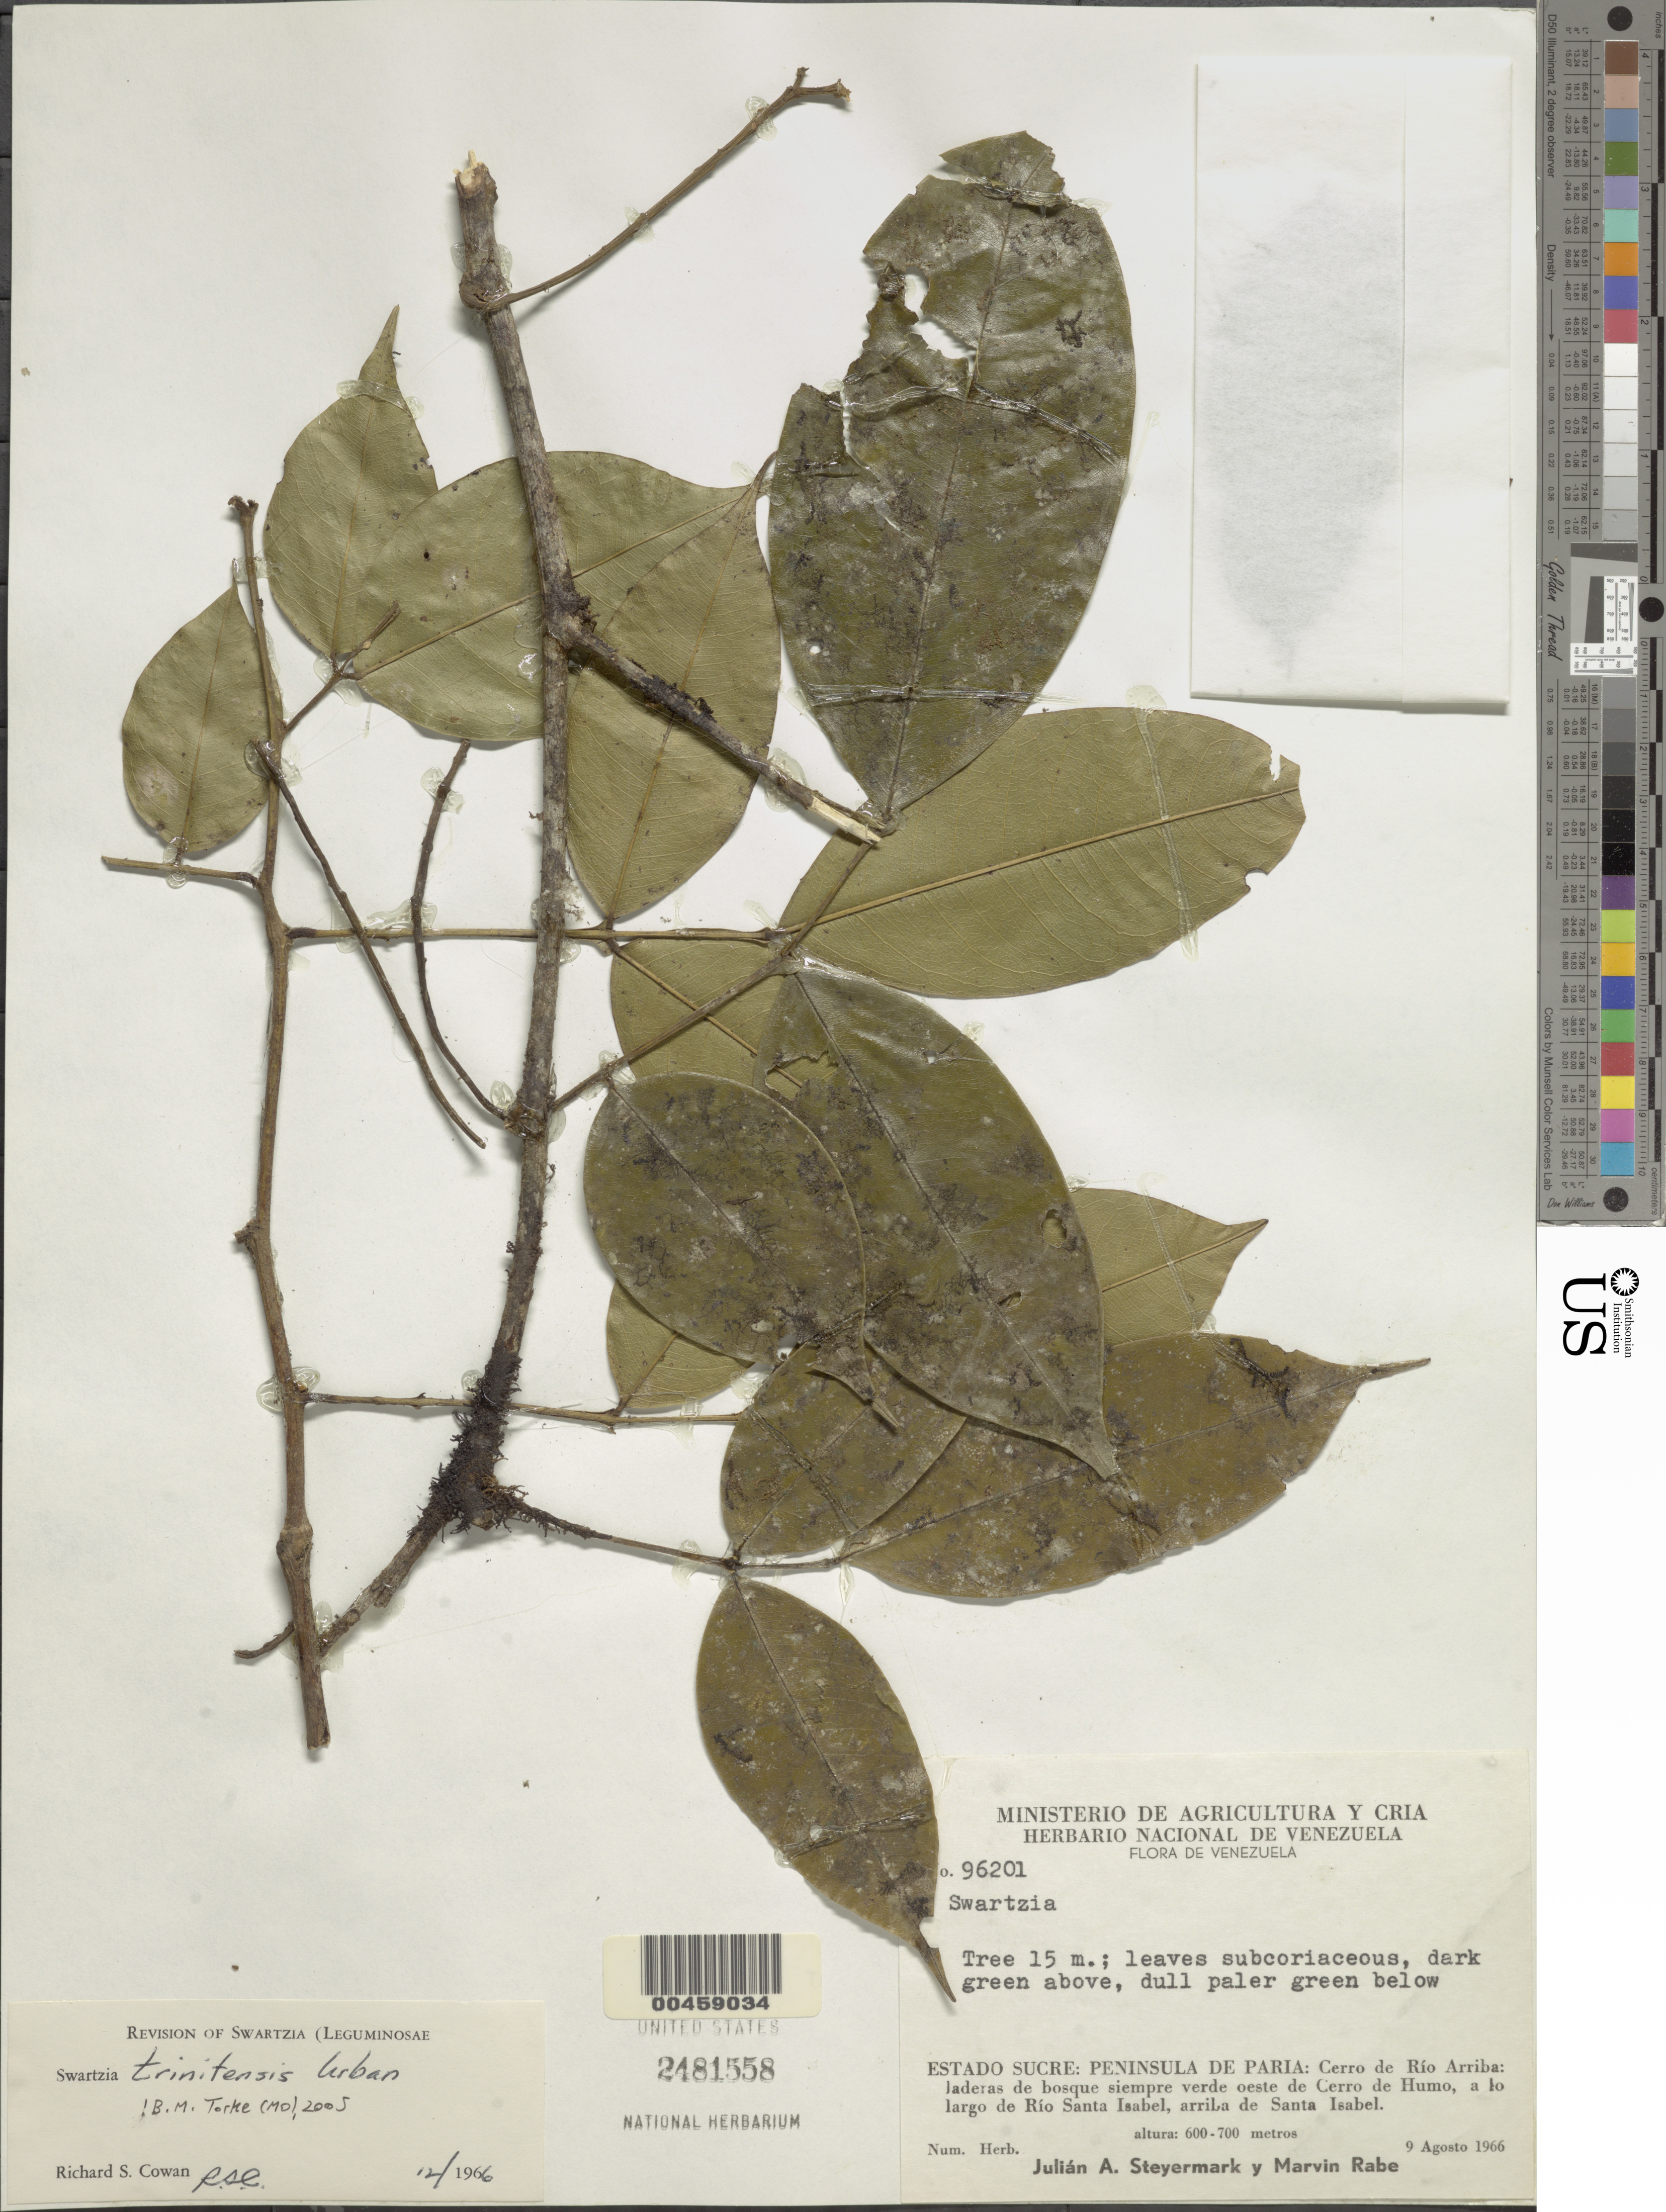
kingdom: Plantae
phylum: Tracheophyta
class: Magnoliopsida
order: Fabales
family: Fabaceae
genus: Swartzia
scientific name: Swartzia trinitensis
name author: Urb.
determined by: Cowan, R. S.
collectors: J. Steyermark & M. Rabe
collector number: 96201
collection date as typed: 09 Aug 1966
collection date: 1966-08-09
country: Venezuela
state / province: Sucre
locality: Cerro de rio arriba; arriba de santa isabel; peninsula de paria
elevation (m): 600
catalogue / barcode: US 2481558